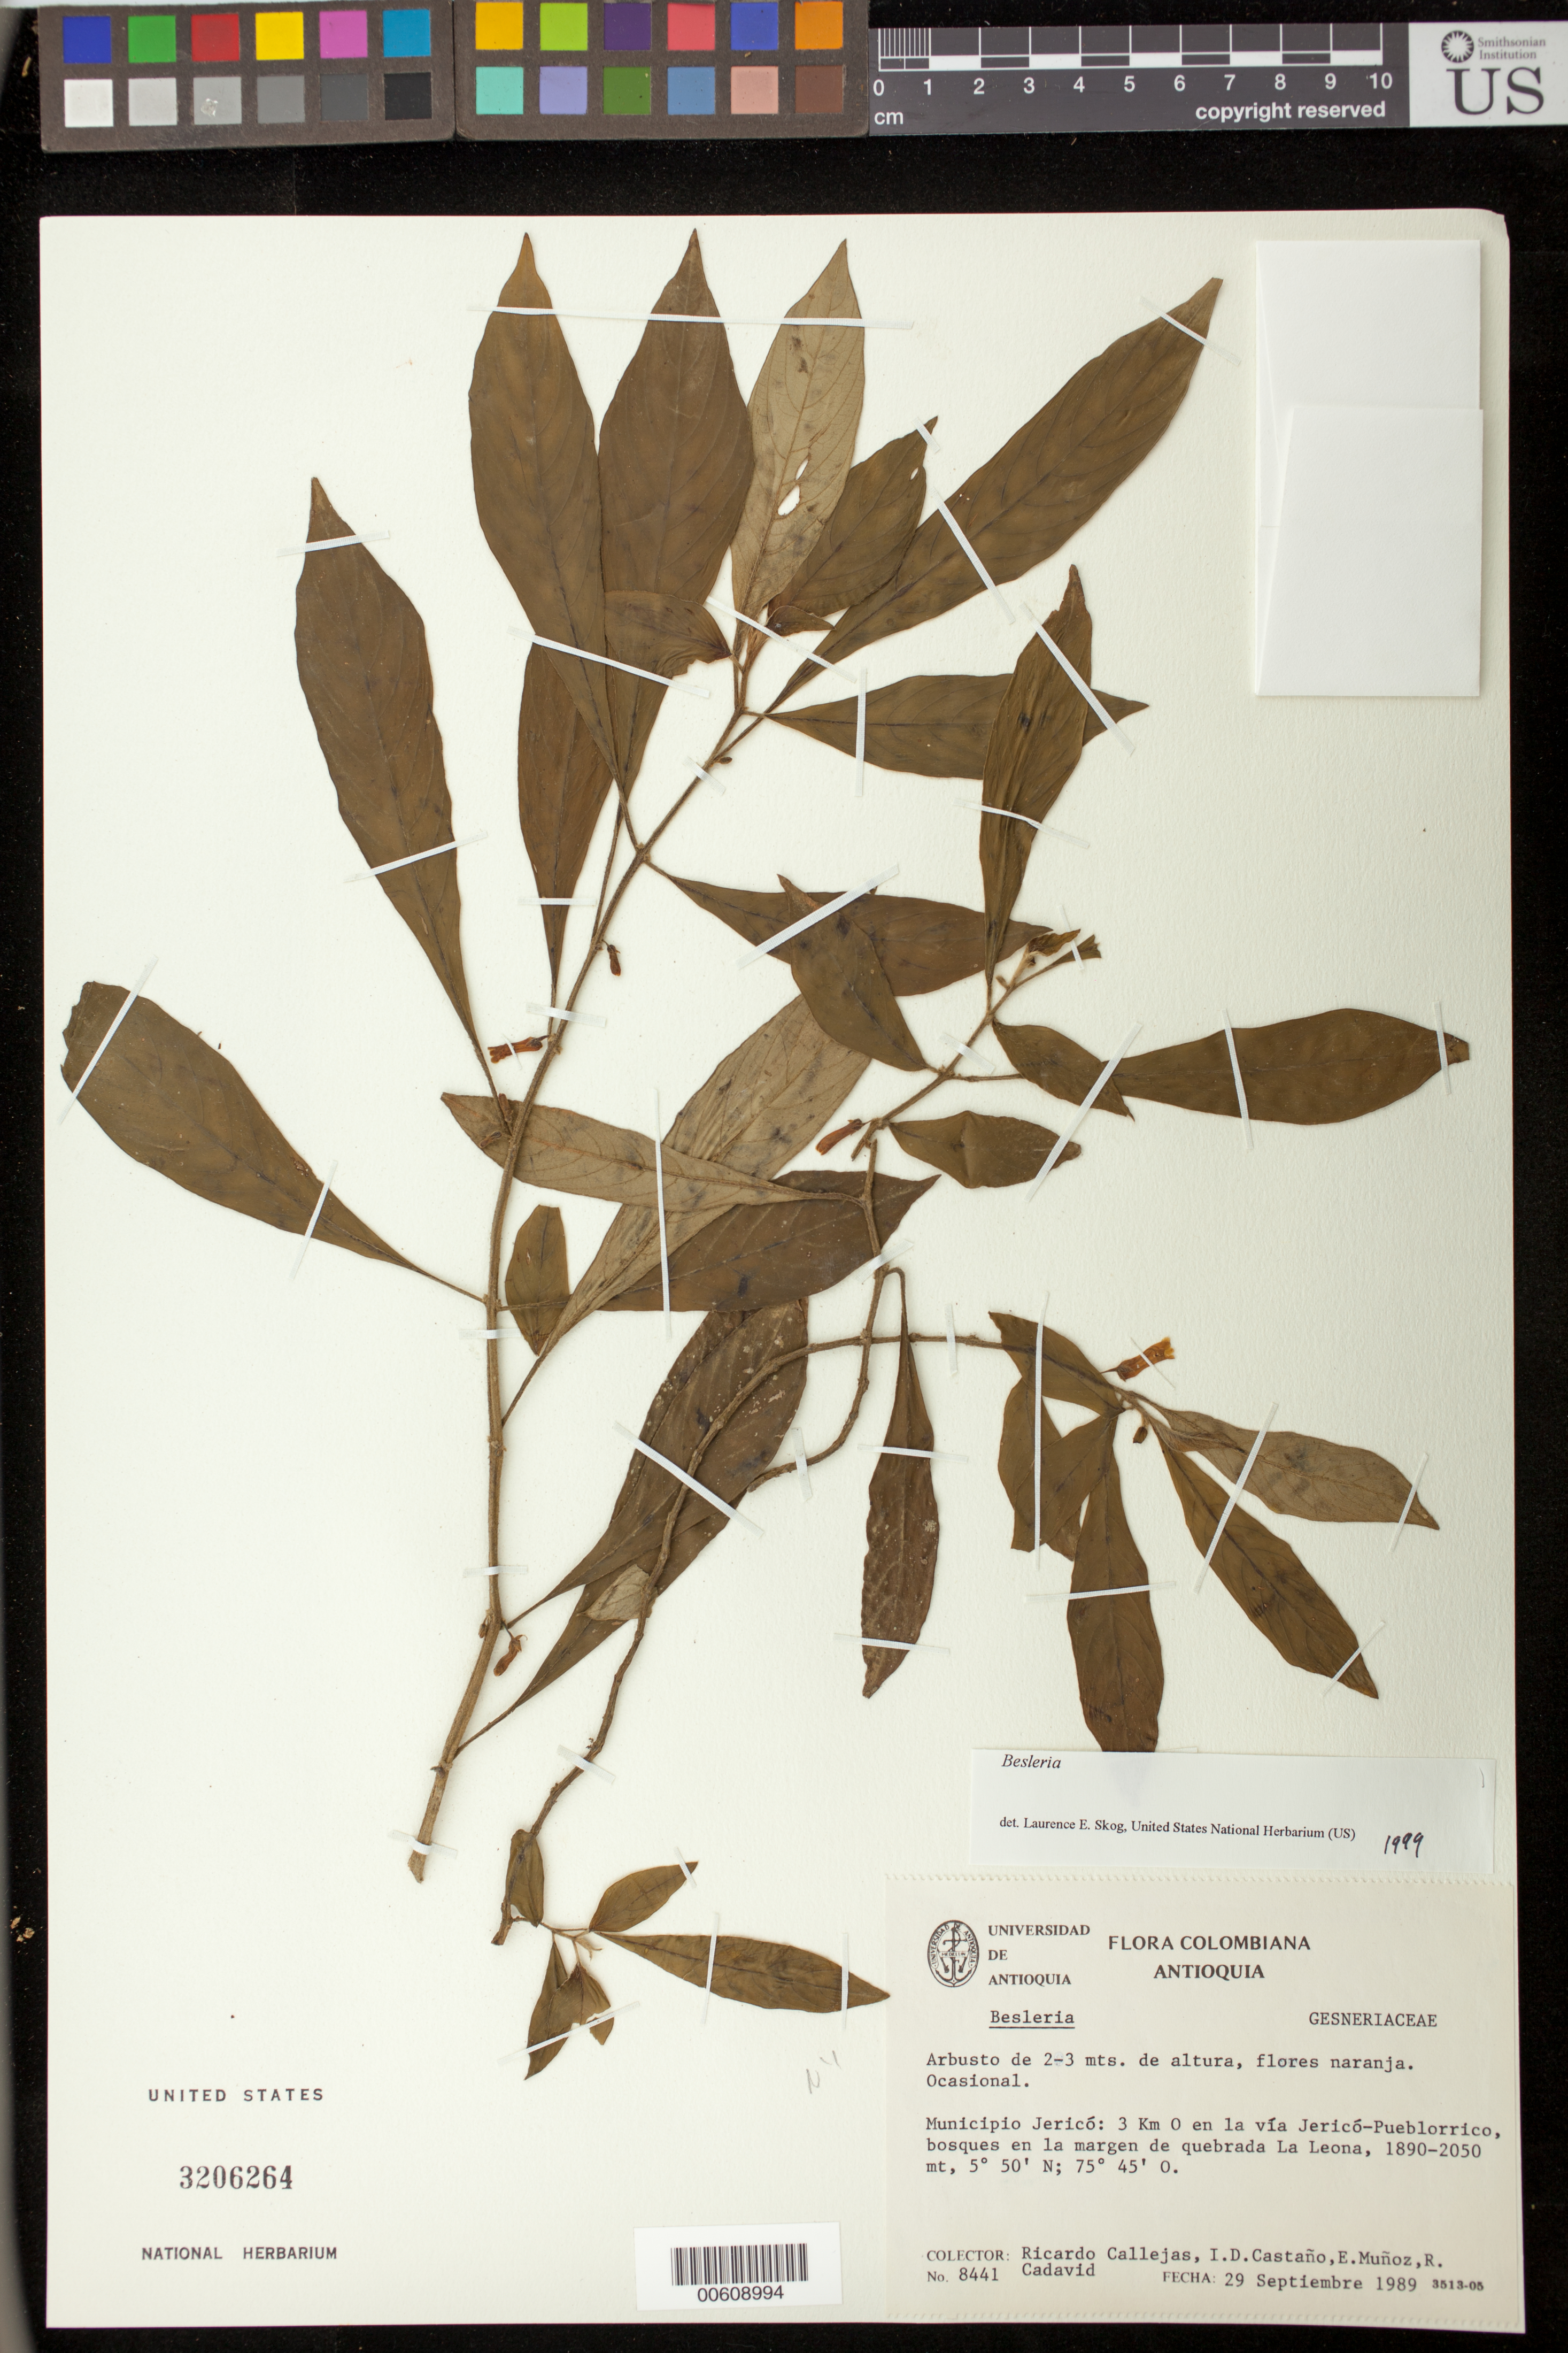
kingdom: Plantae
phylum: Tracheophyta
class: Magnoliopsida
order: Lamiales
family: Gesneriaceae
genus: Besleria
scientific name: Besleria sp.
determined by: Skog, Laurence E.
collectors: R. Callejas, I. Castaño, E. Munoz & R. Cadavid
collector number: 8441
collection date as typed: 29 Sep 1989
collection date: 1989-09-29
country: Colombia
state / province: Antioquia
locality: Mpio. Jericó: 3 km W en la vía Jericó - Pueblorrico, bosques en la margen de quebrada La Leona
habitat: Bosques en la margen de quebrada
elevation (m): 1890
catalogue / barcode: US 3206264